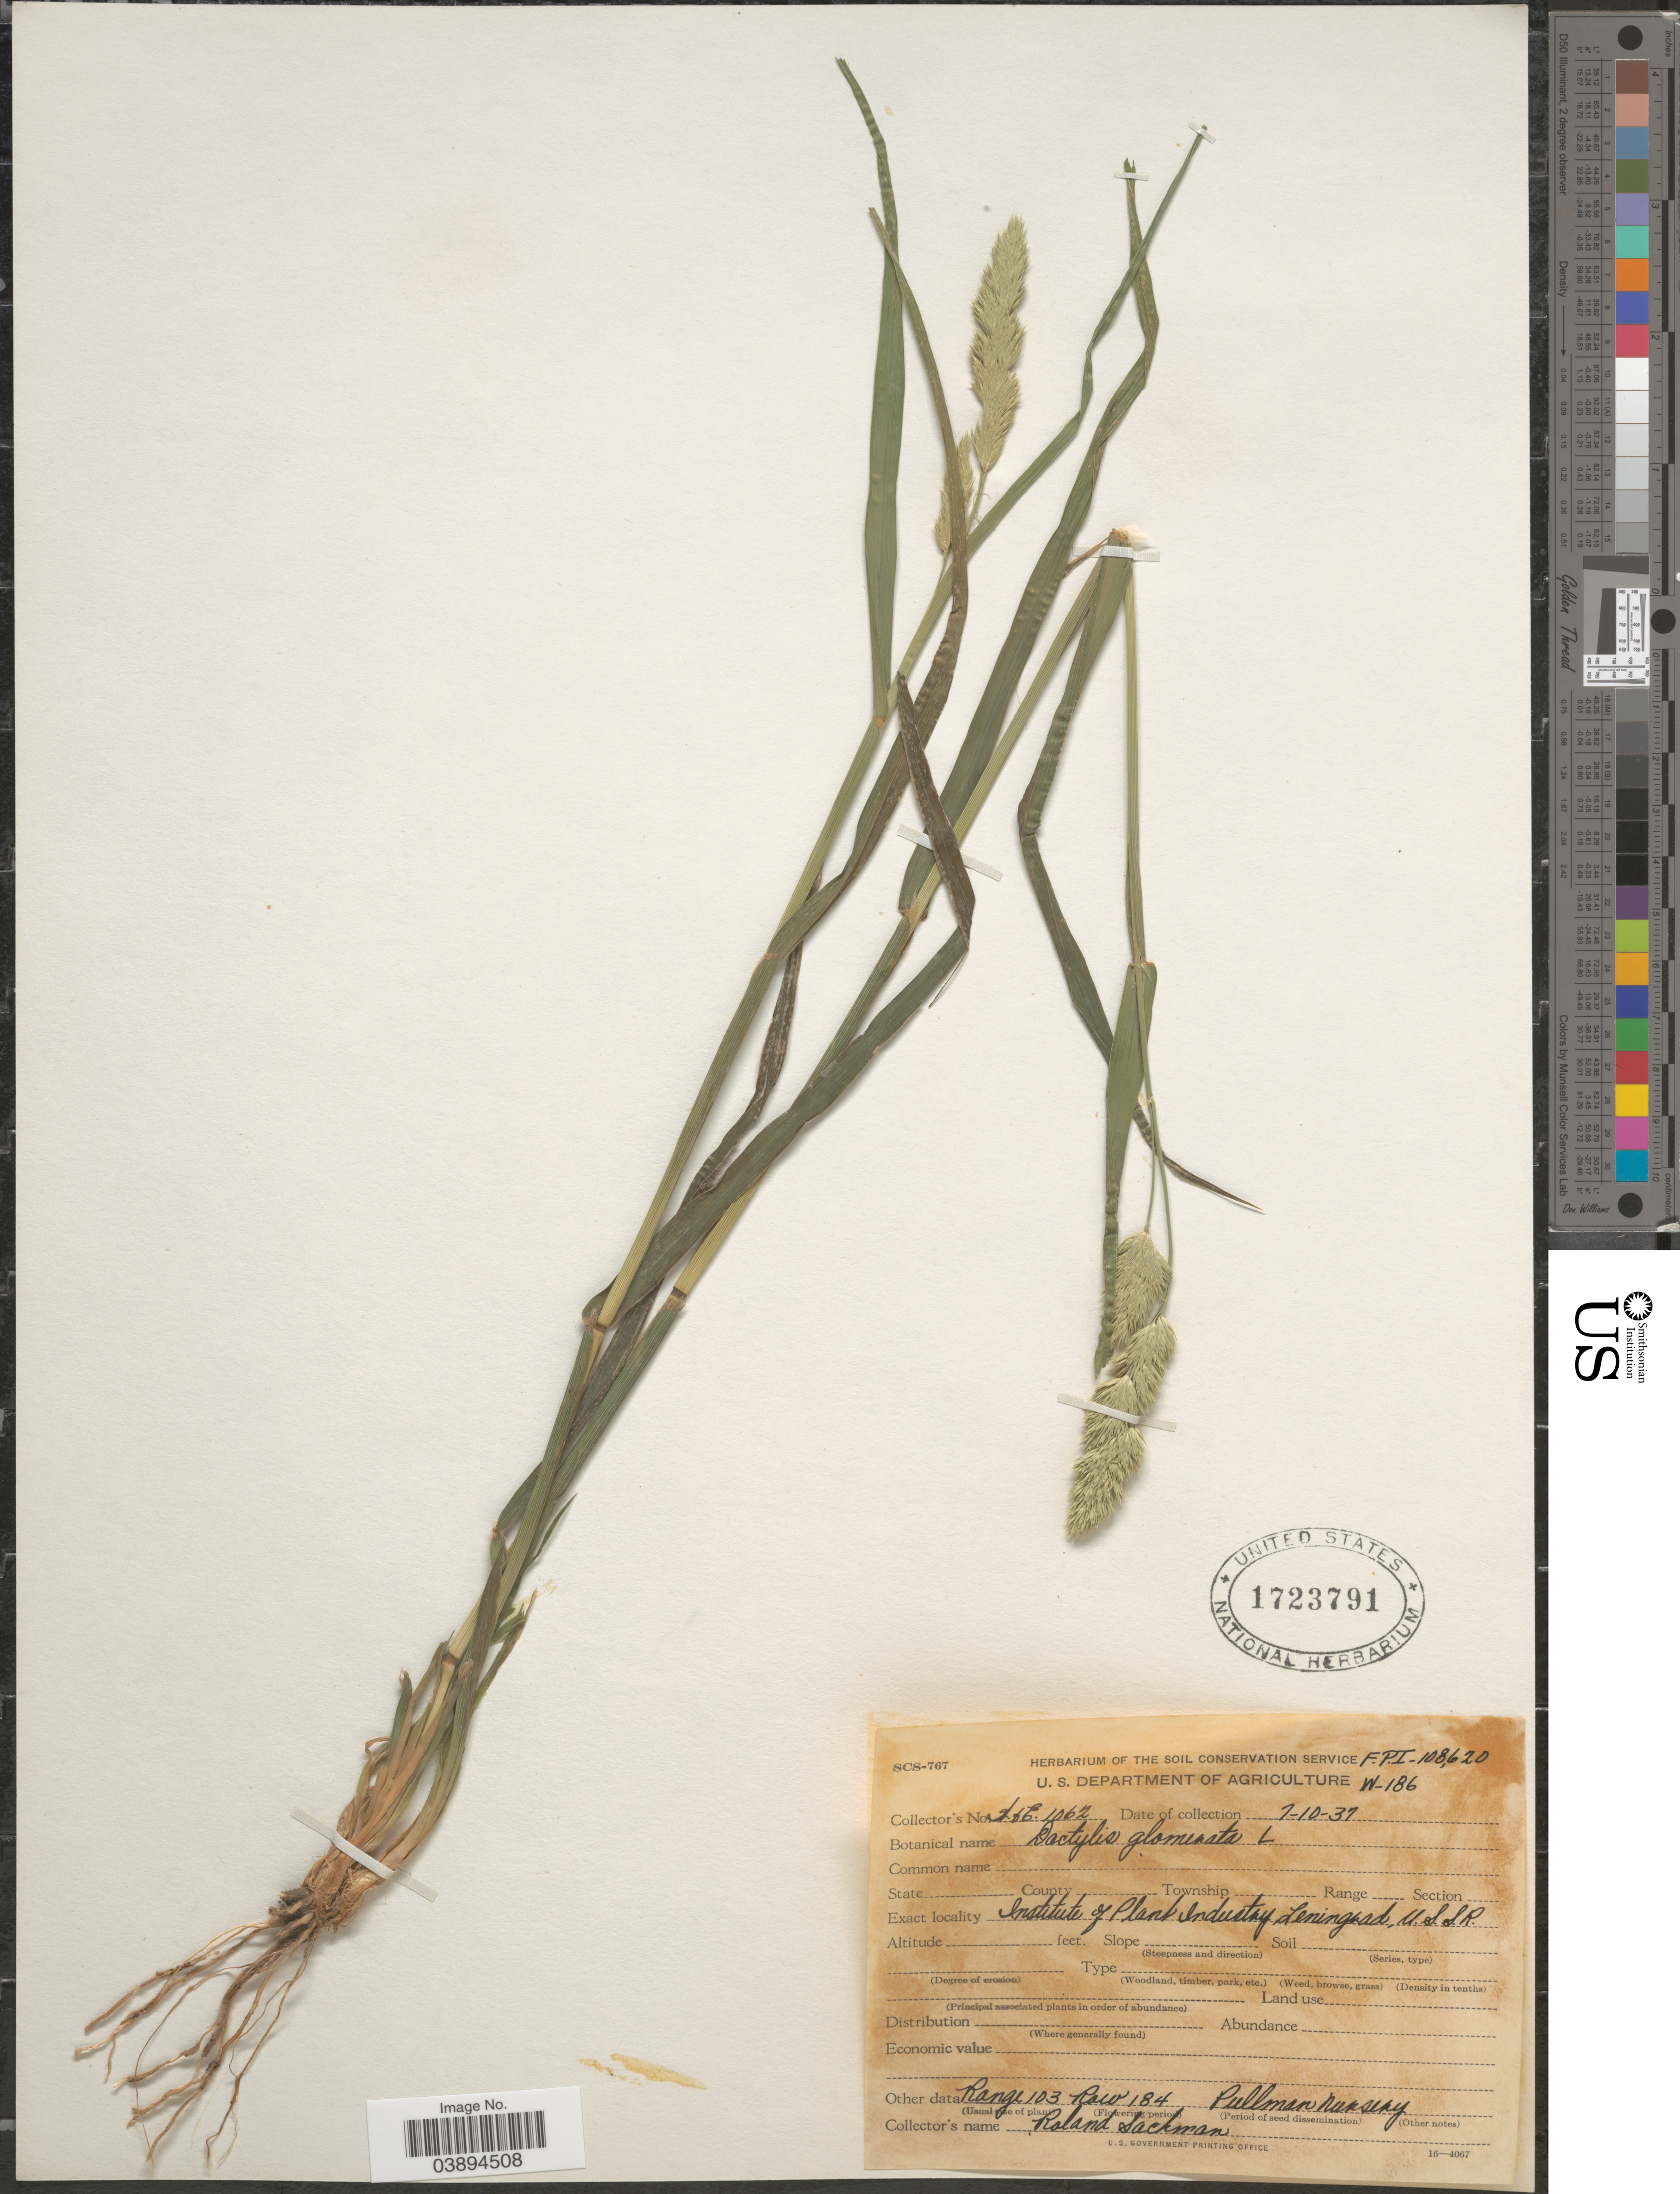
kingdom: Plantae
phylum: Tracheophyta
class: Liliopsida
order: Poales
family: Poaceae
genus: Dactylis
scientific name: Dactylis glomerata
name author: L.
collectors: R. Sackman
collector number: A&E1062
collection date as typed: Transcribed d/m/y: 7/10/37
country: United States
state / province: Washington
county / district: Whitman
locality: Range 103 Row 184 Pullman nursery.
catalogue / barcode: US 1723791